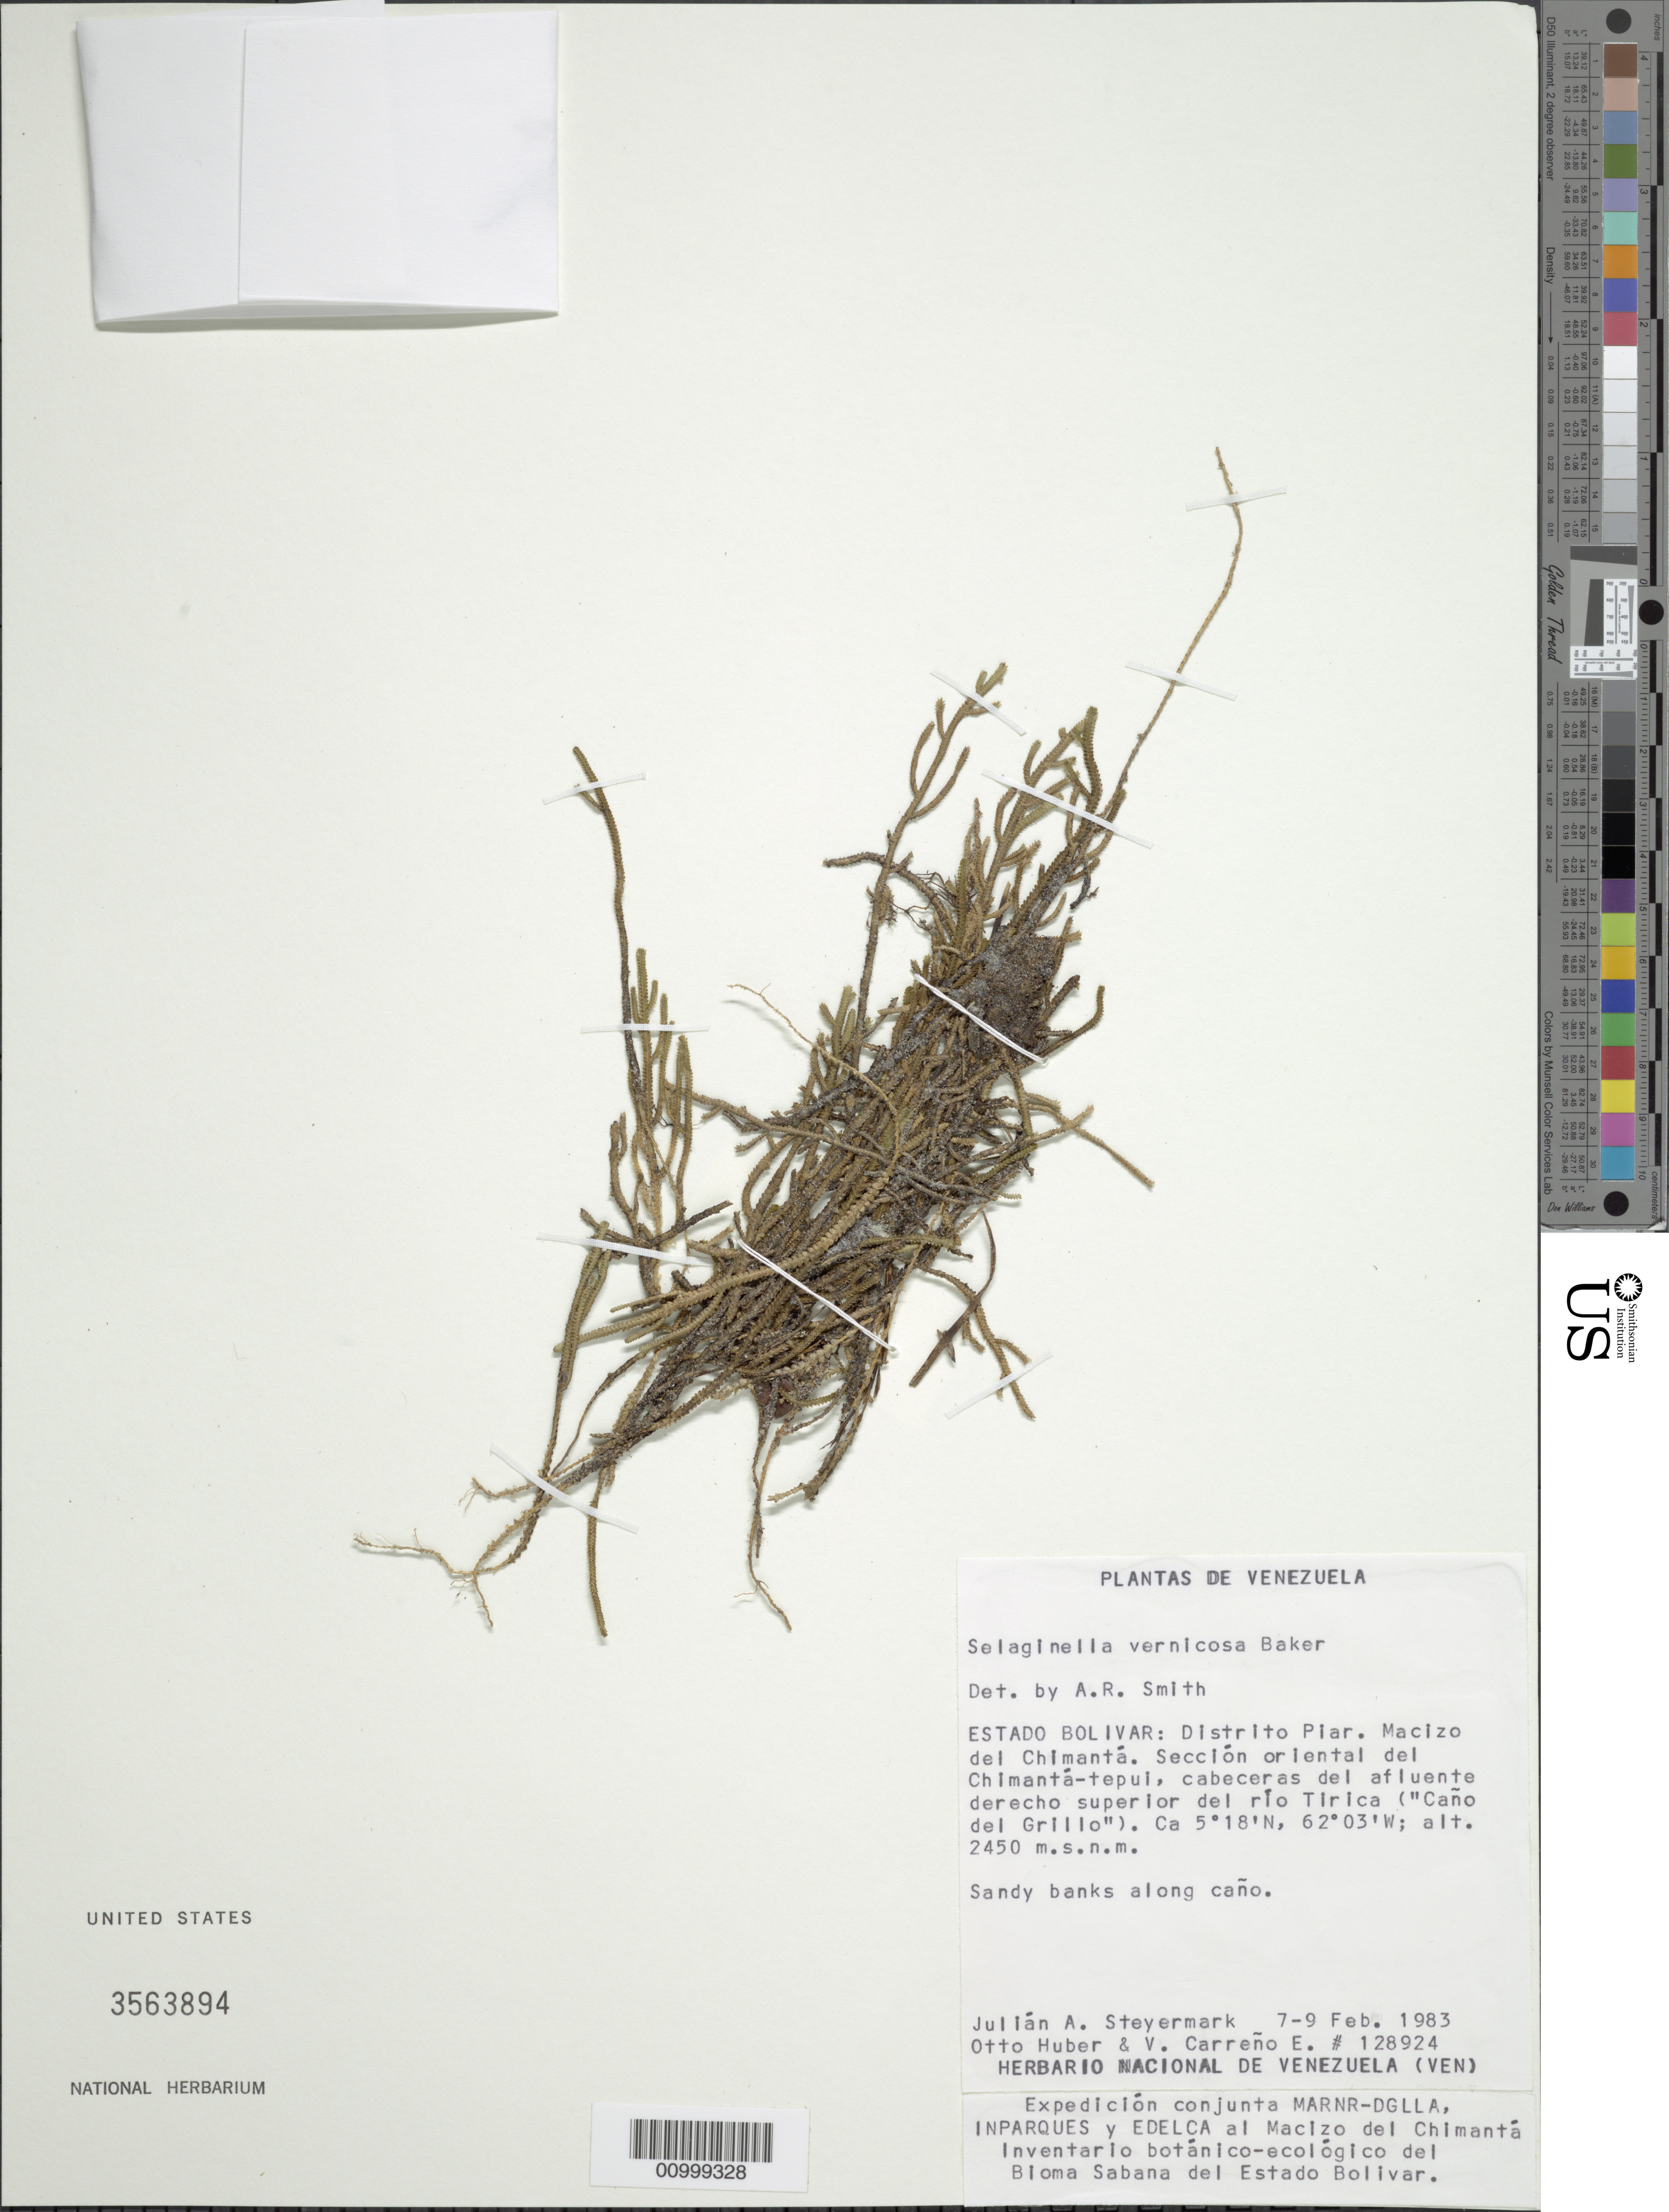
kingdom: Plantae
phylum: Tracheophyta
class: Lycopodiopsida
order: Selaginellales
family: Selaginellaceae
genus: Selaginella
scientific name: Selaginella vernicosa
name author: Baker in Thurn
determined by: Smith, Alan R., (UC)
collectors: J. Steyermark, O. Huber & V. Carreño E.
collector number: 128924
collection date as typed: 7-Feb-83 to 9-Feb-83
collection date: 1983-02-07/1983-02-09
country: Venezuela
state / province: Bolívar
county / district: Piar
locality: Macizo del Chimanta. Seccion oriental del Chimanta-tepul, cabeceras del afluente derecho superior del rio Tirica ("Cano del Grillo").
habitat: Sandy banks along cano.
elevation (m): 2450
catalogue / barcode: US 3563894